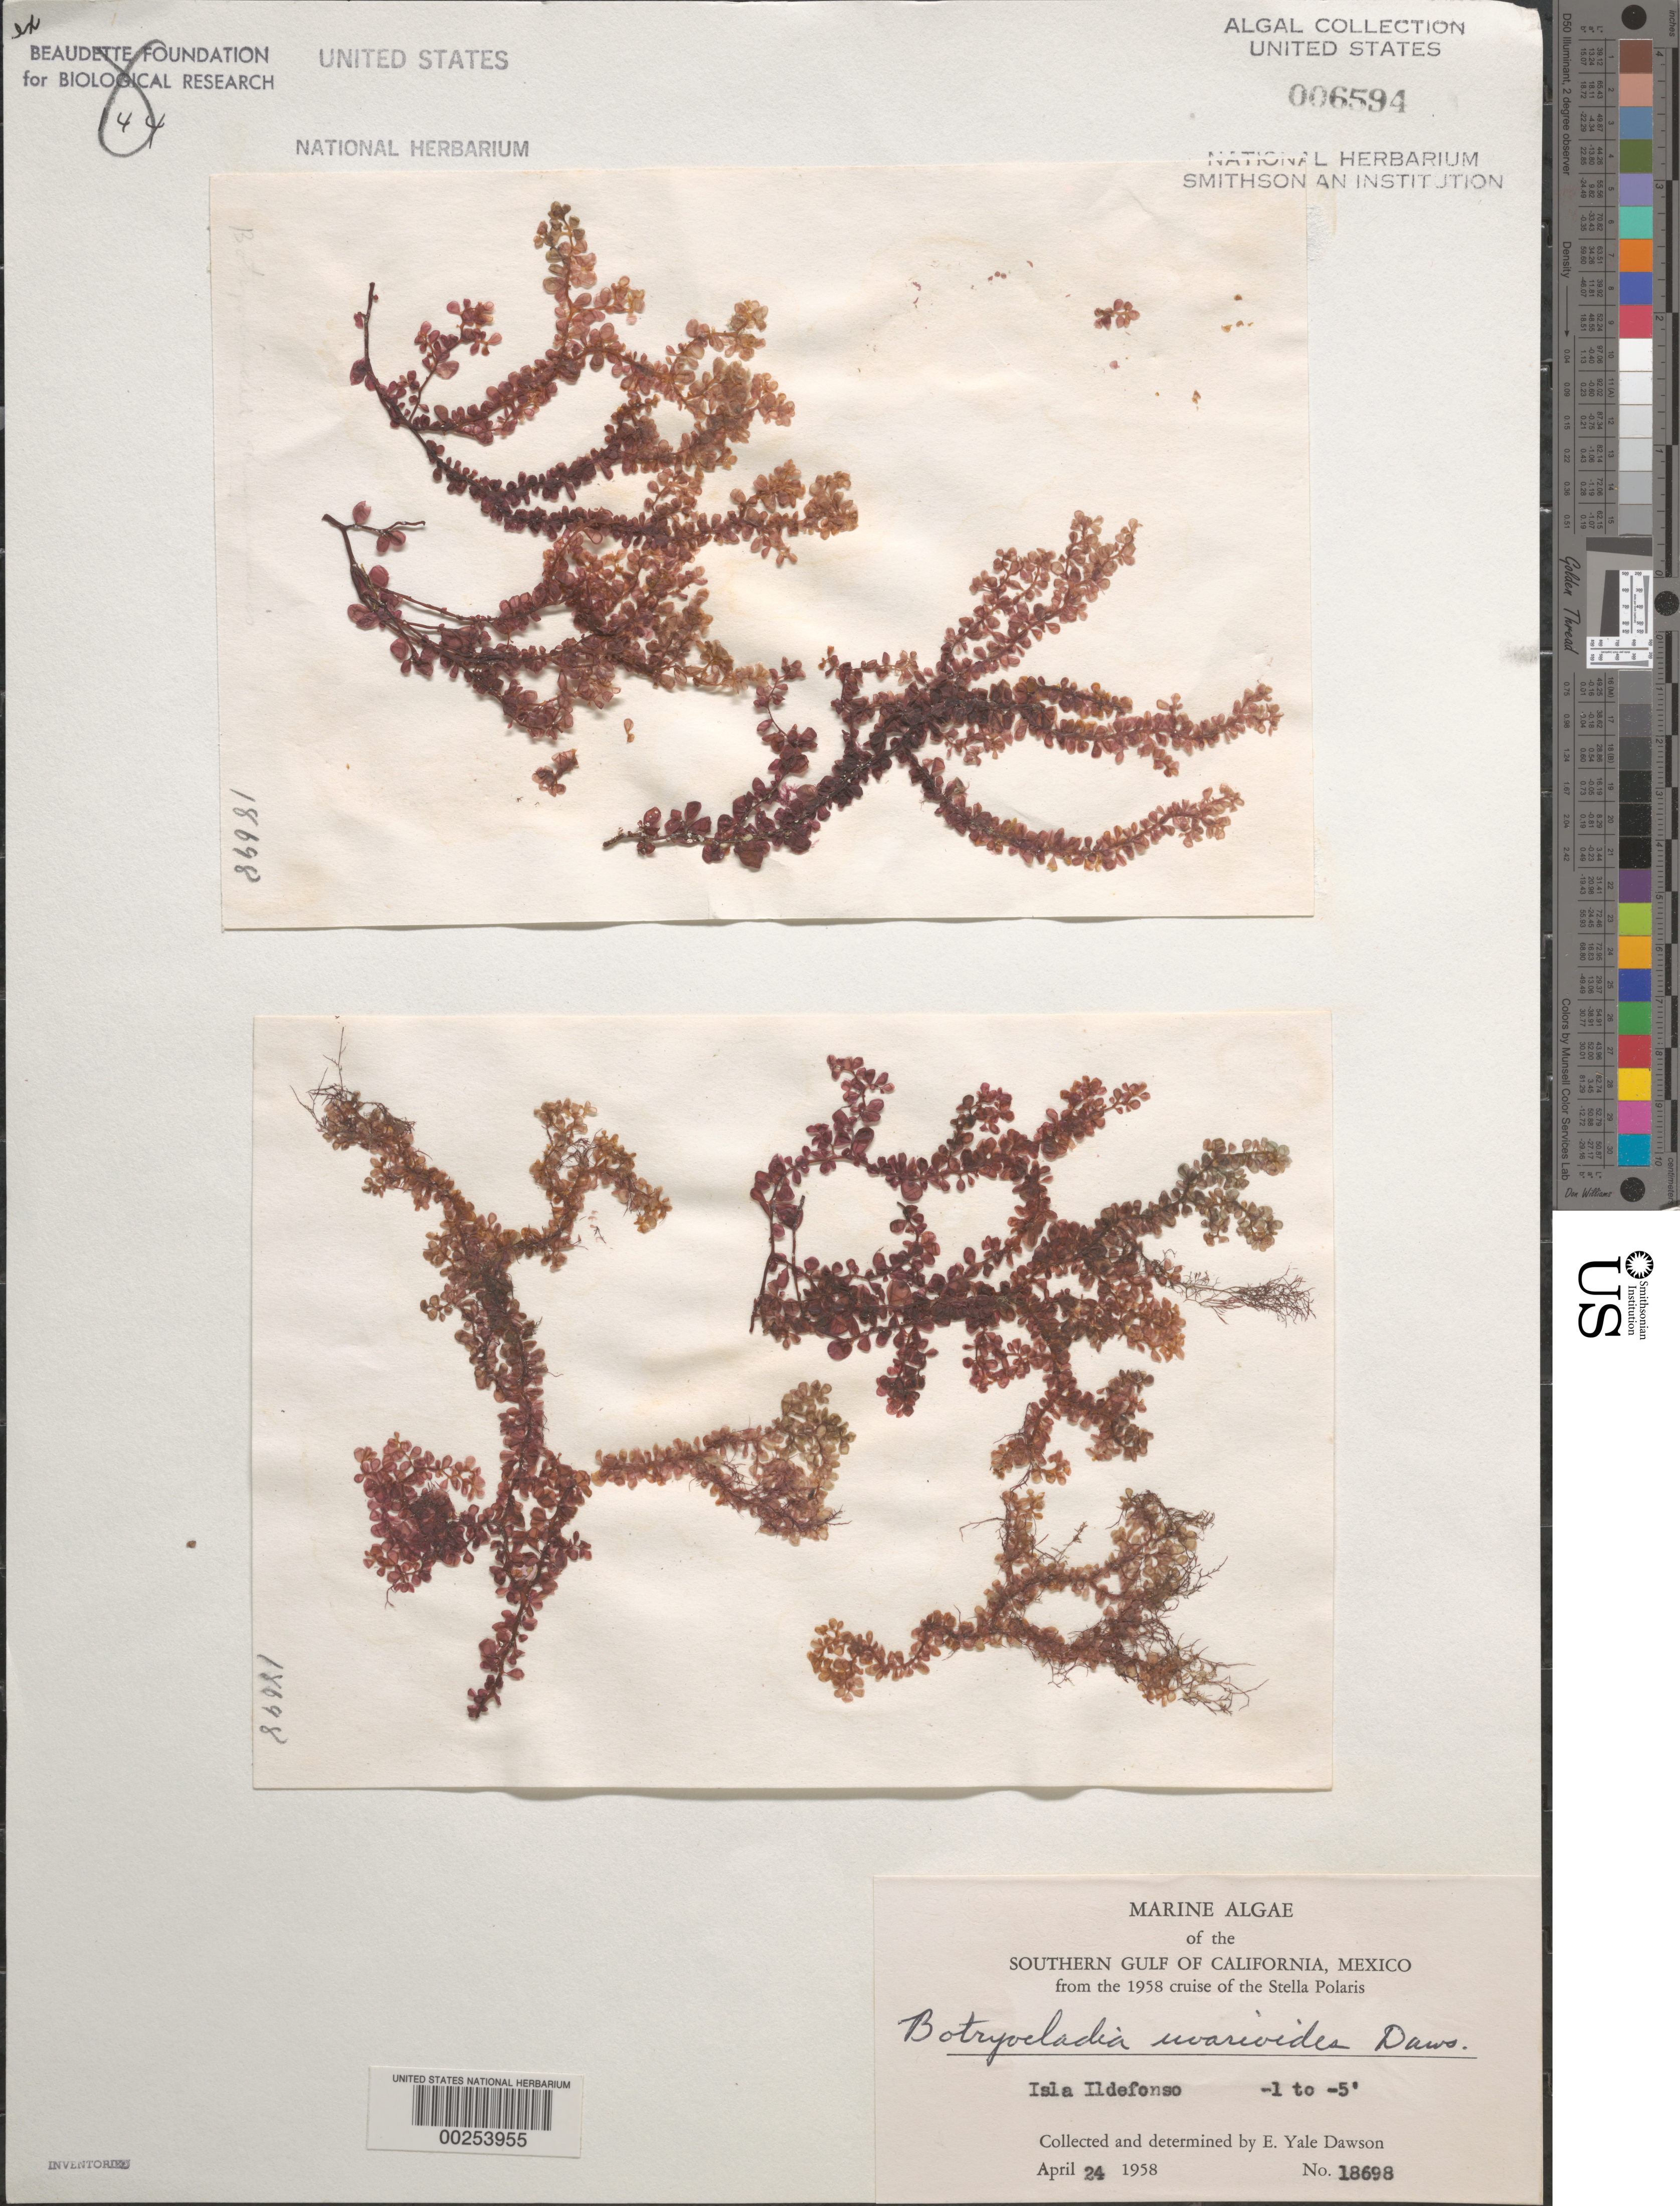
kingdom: Plantae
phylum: Rhodophyta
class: Florideophyceae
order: Rhodymeniales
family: Rhodymeniaceae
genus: Botryocladia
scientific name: Botryocladia uvarioides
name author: E.Y. Dawson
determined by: Dawson, E. Y.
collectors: E. Y. Dawson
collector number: EYD 18698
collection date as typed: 24 Apr 1958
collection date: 1958-04-24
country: Mexico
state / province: Baja California Sur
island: Isla Ildefonso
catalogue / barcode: US 6594